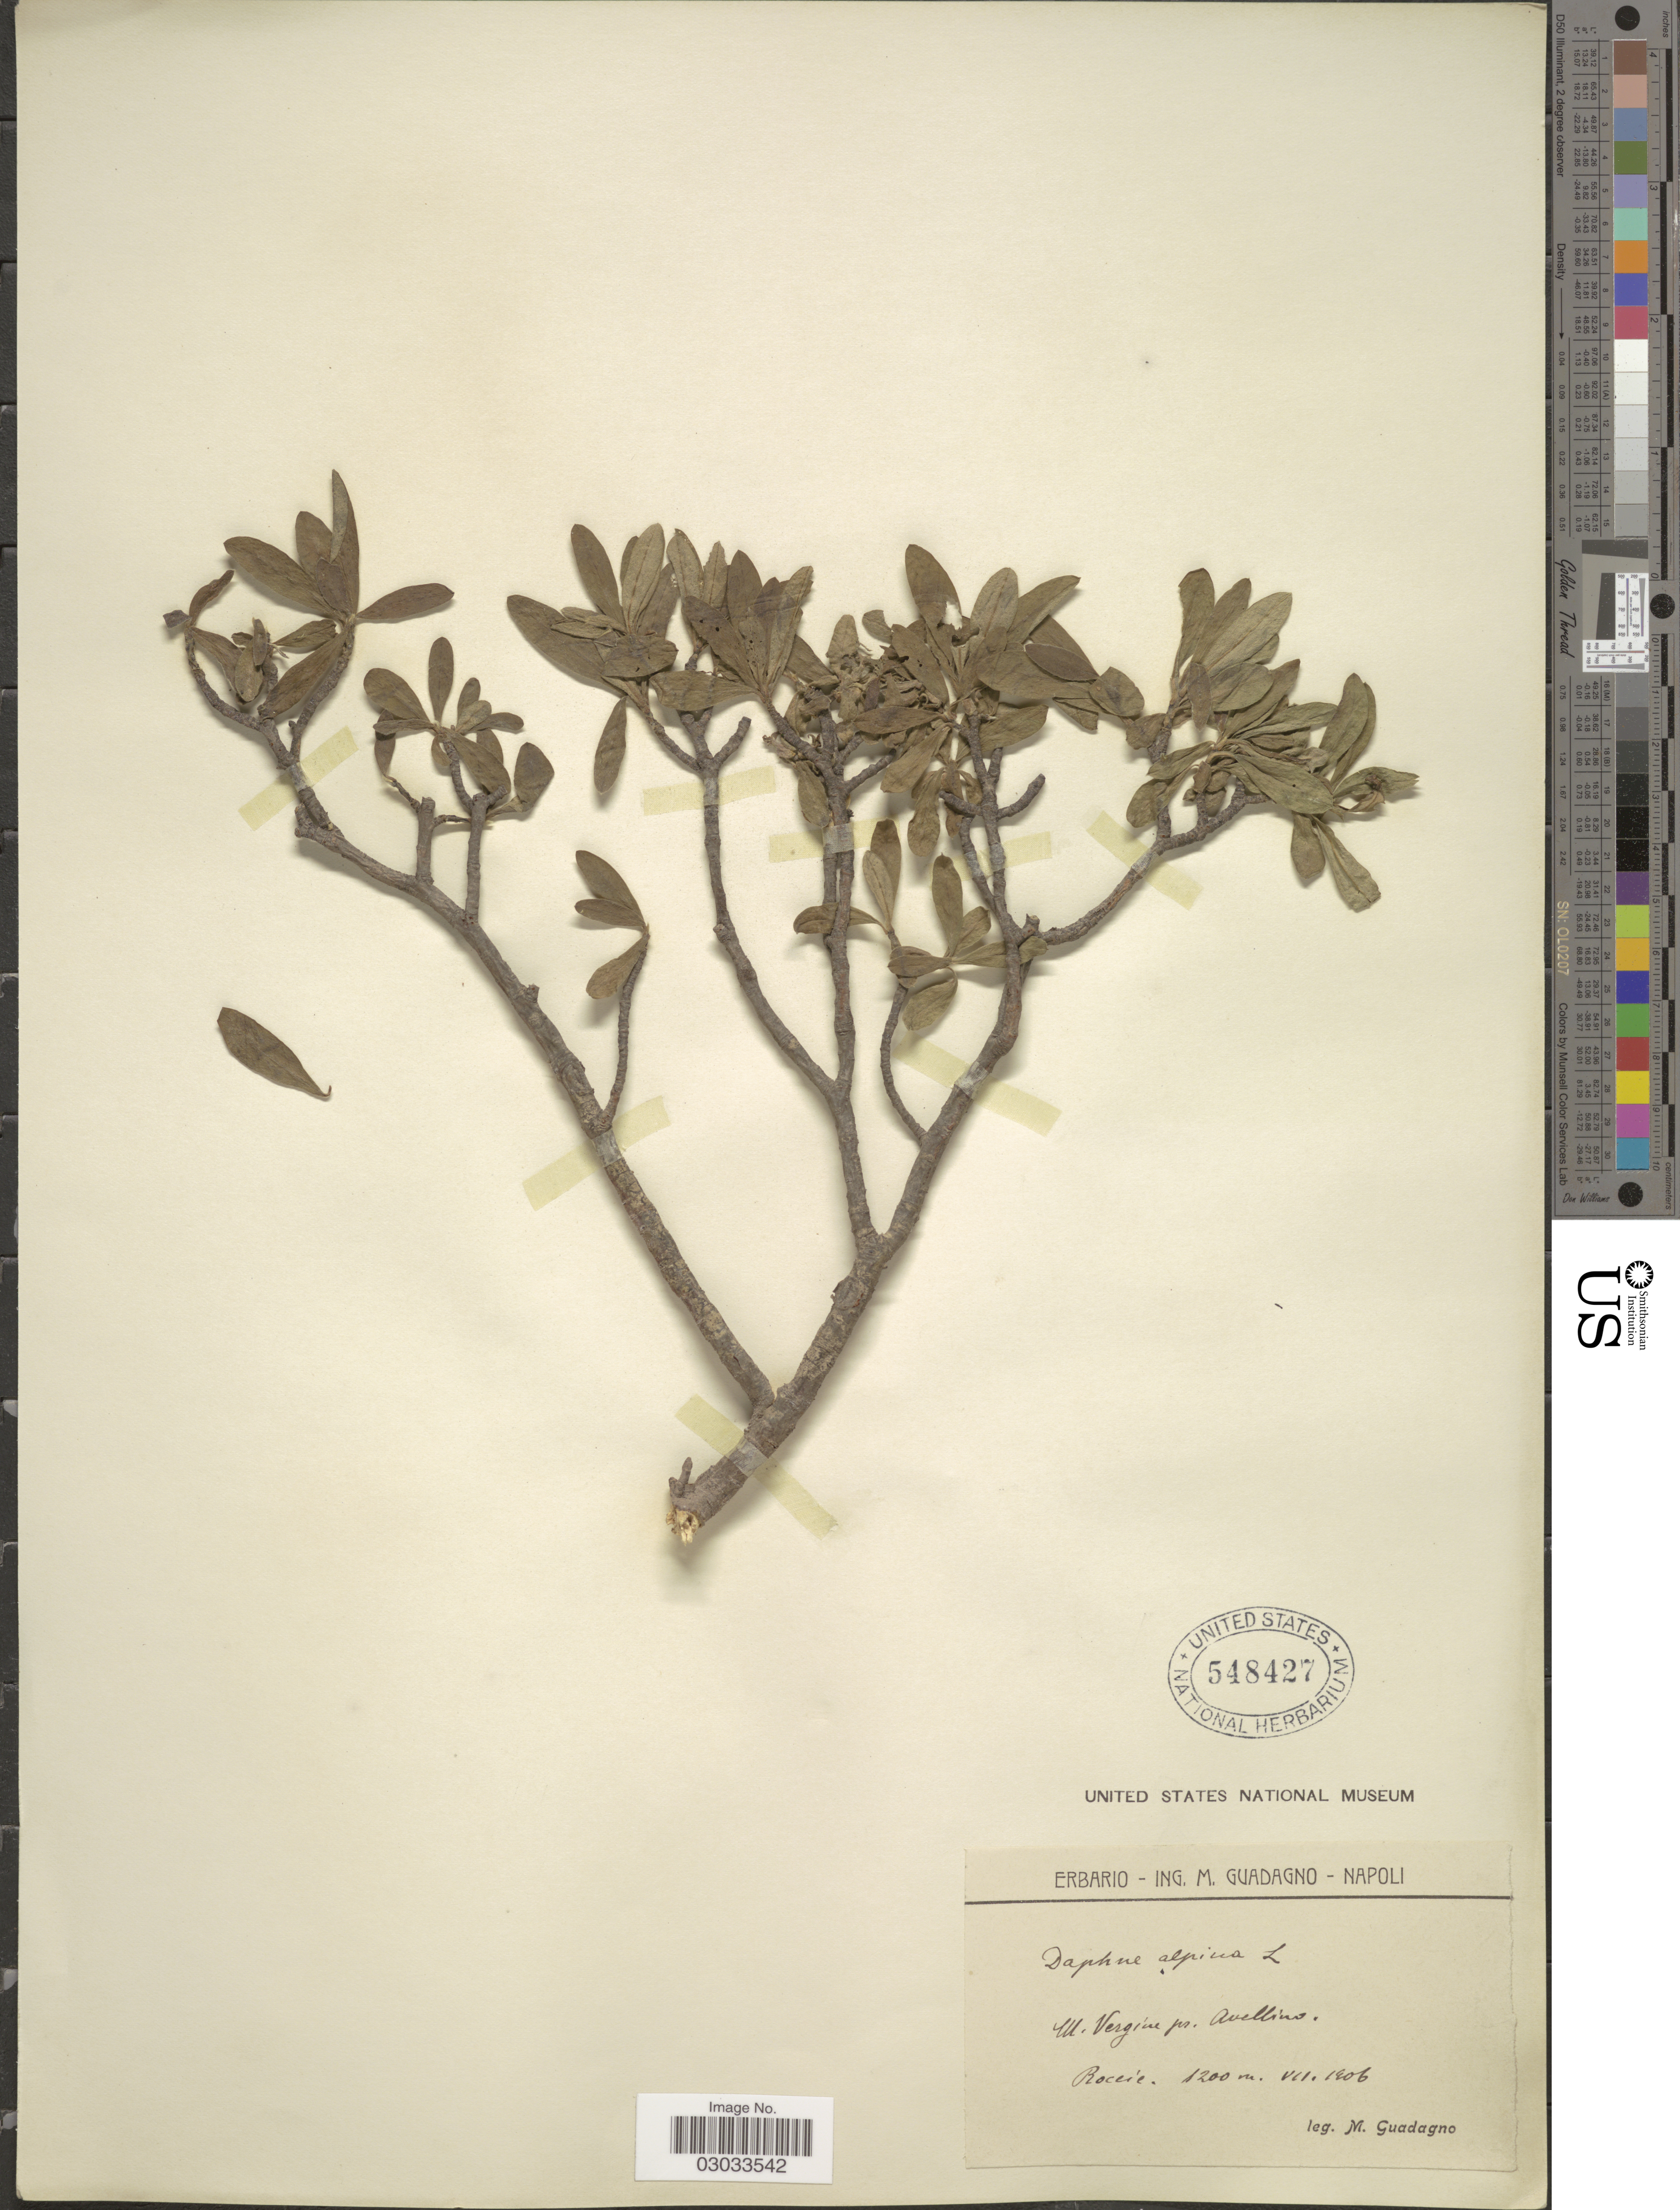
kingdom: Plantae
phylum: Tracheophyta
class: Magnoliopsida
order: Malvales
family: Thymelaeaceae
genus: Daphne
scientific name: Daphne alpina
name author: L.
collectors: M. Guadagno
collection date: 1906-07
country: Italy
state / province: Campania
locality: M. Vergine pr. Avellino, Roccie.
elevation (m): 1200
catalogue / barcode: US 548427